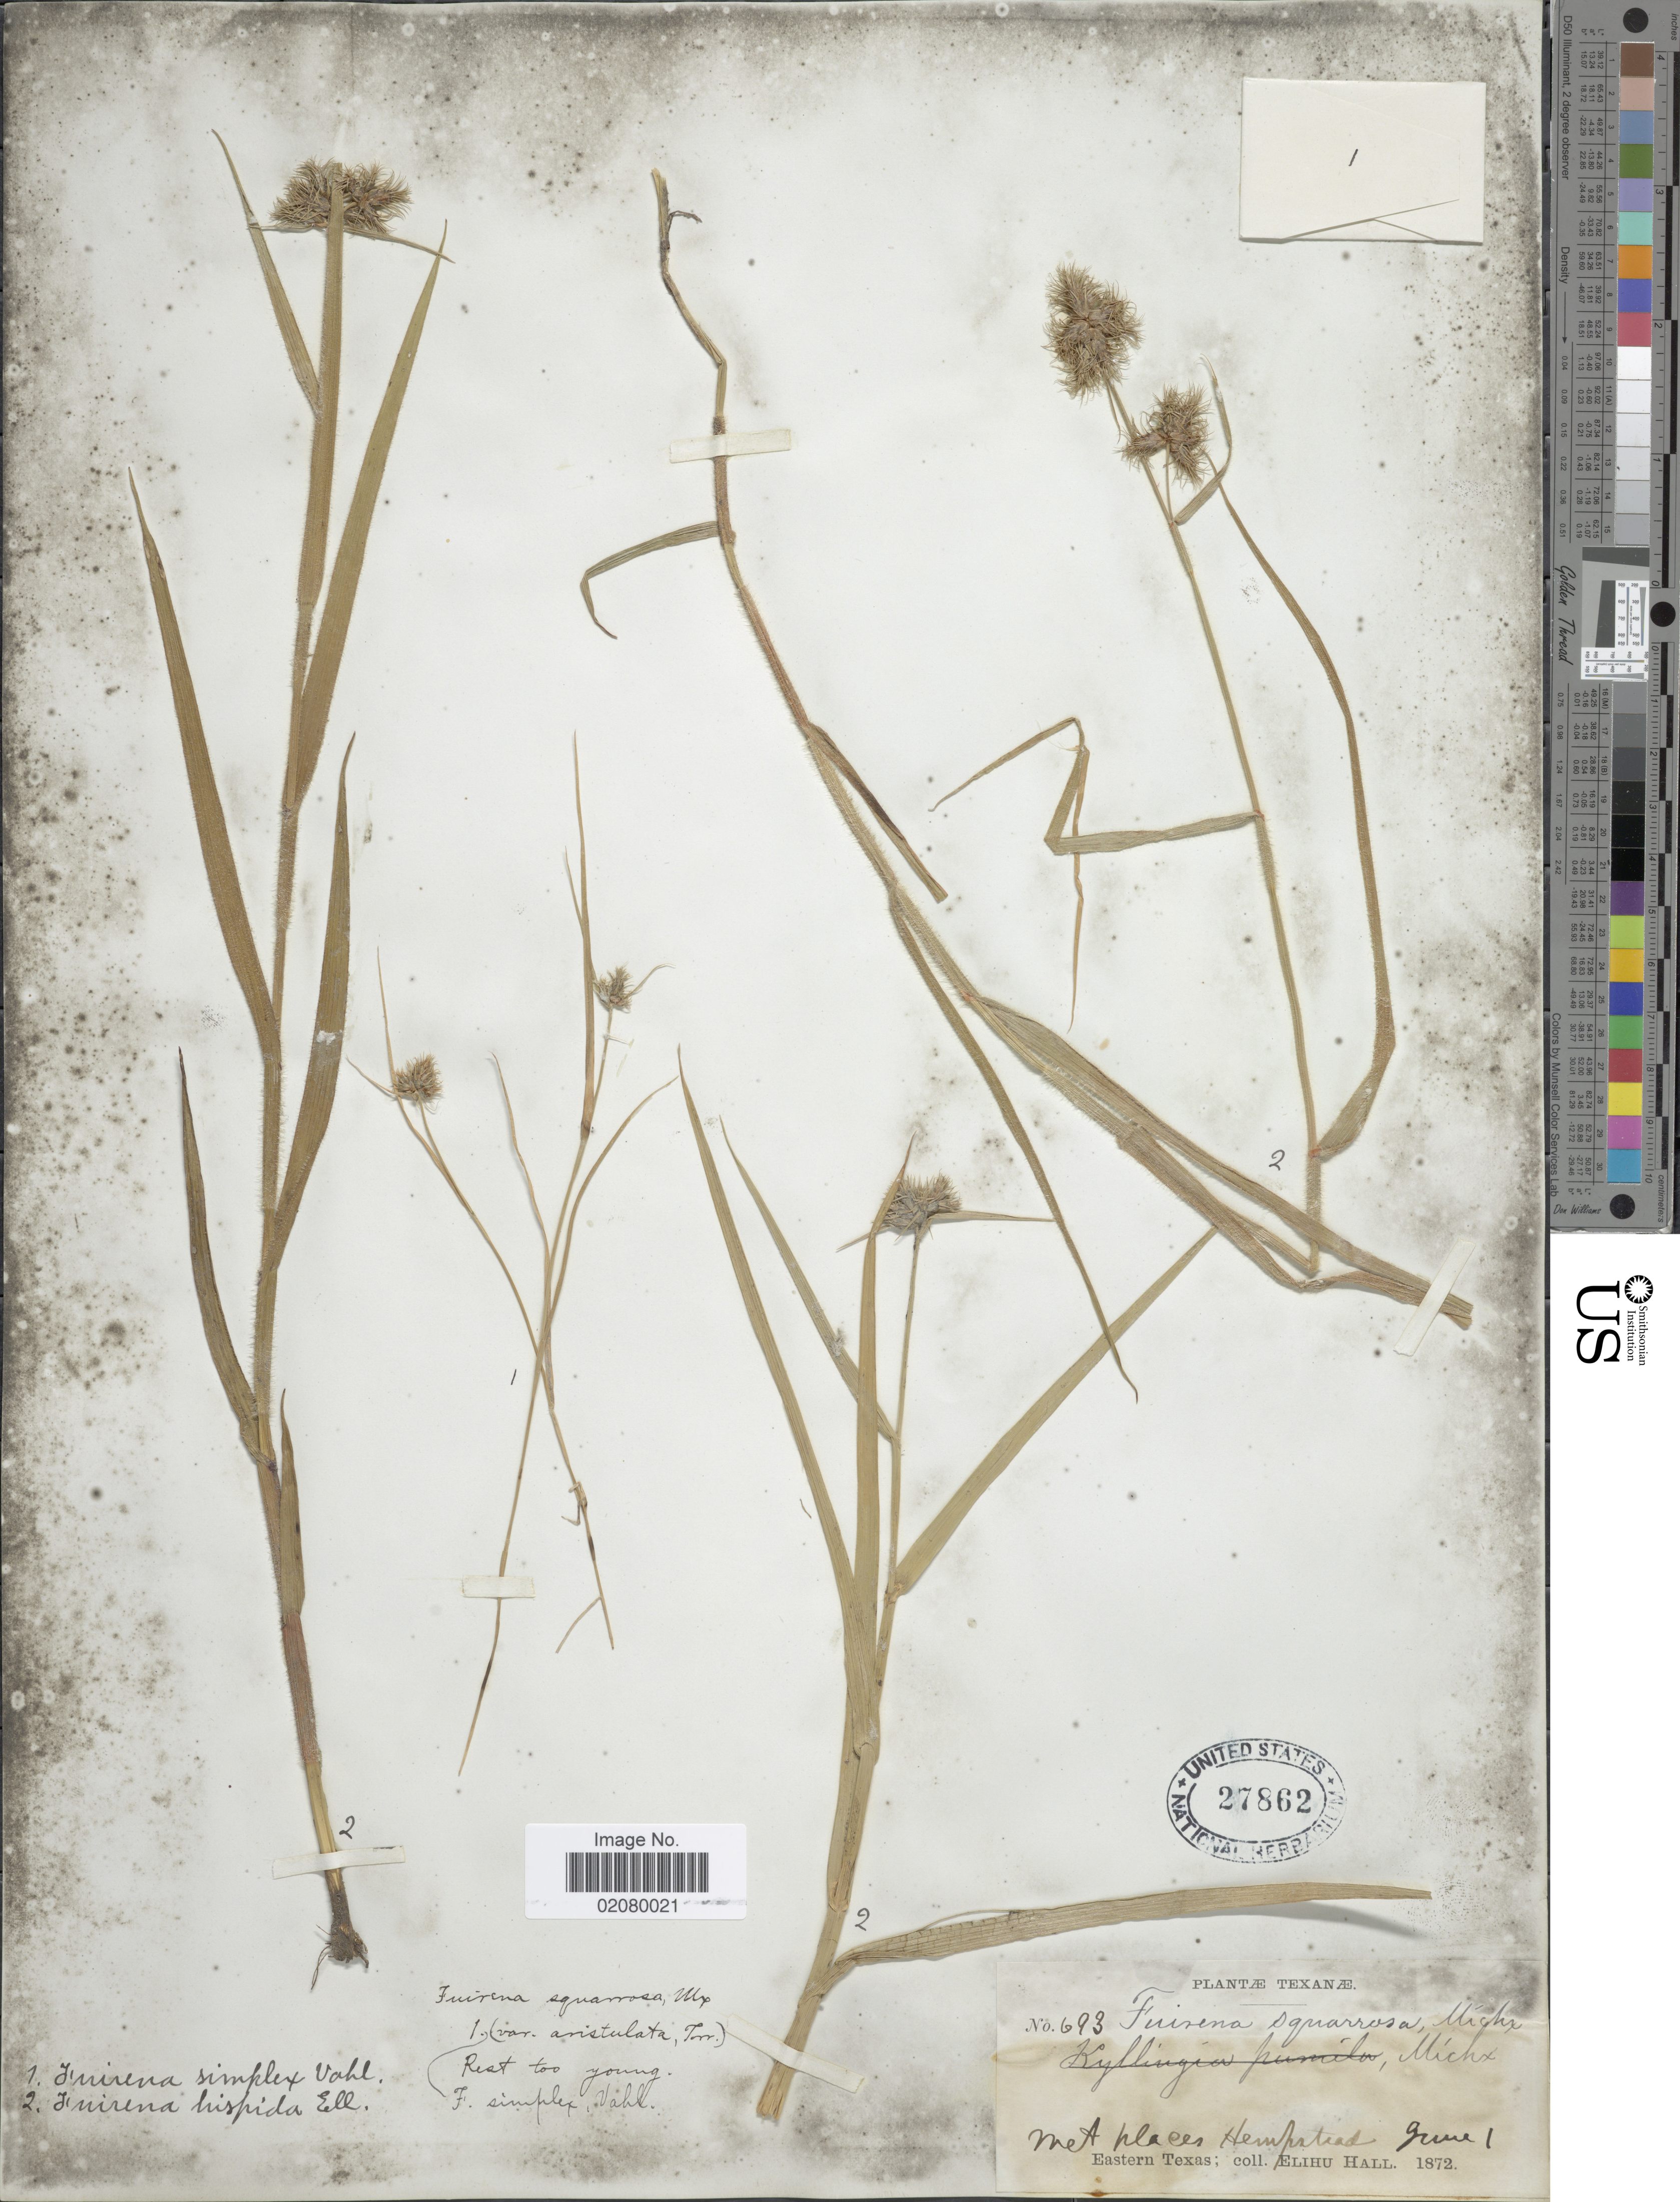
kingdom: Plantae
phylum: Tracheophyta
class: Liliopsida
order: Poales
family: Cyperaceae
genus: Fuirena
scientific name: Fuirena squarrosa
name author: Michx.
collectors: E. Hall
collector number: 693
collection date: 1872-06-01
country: United States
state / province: Texas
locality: Wet places Hempstead, Eastern Texas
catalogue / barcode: US 27862